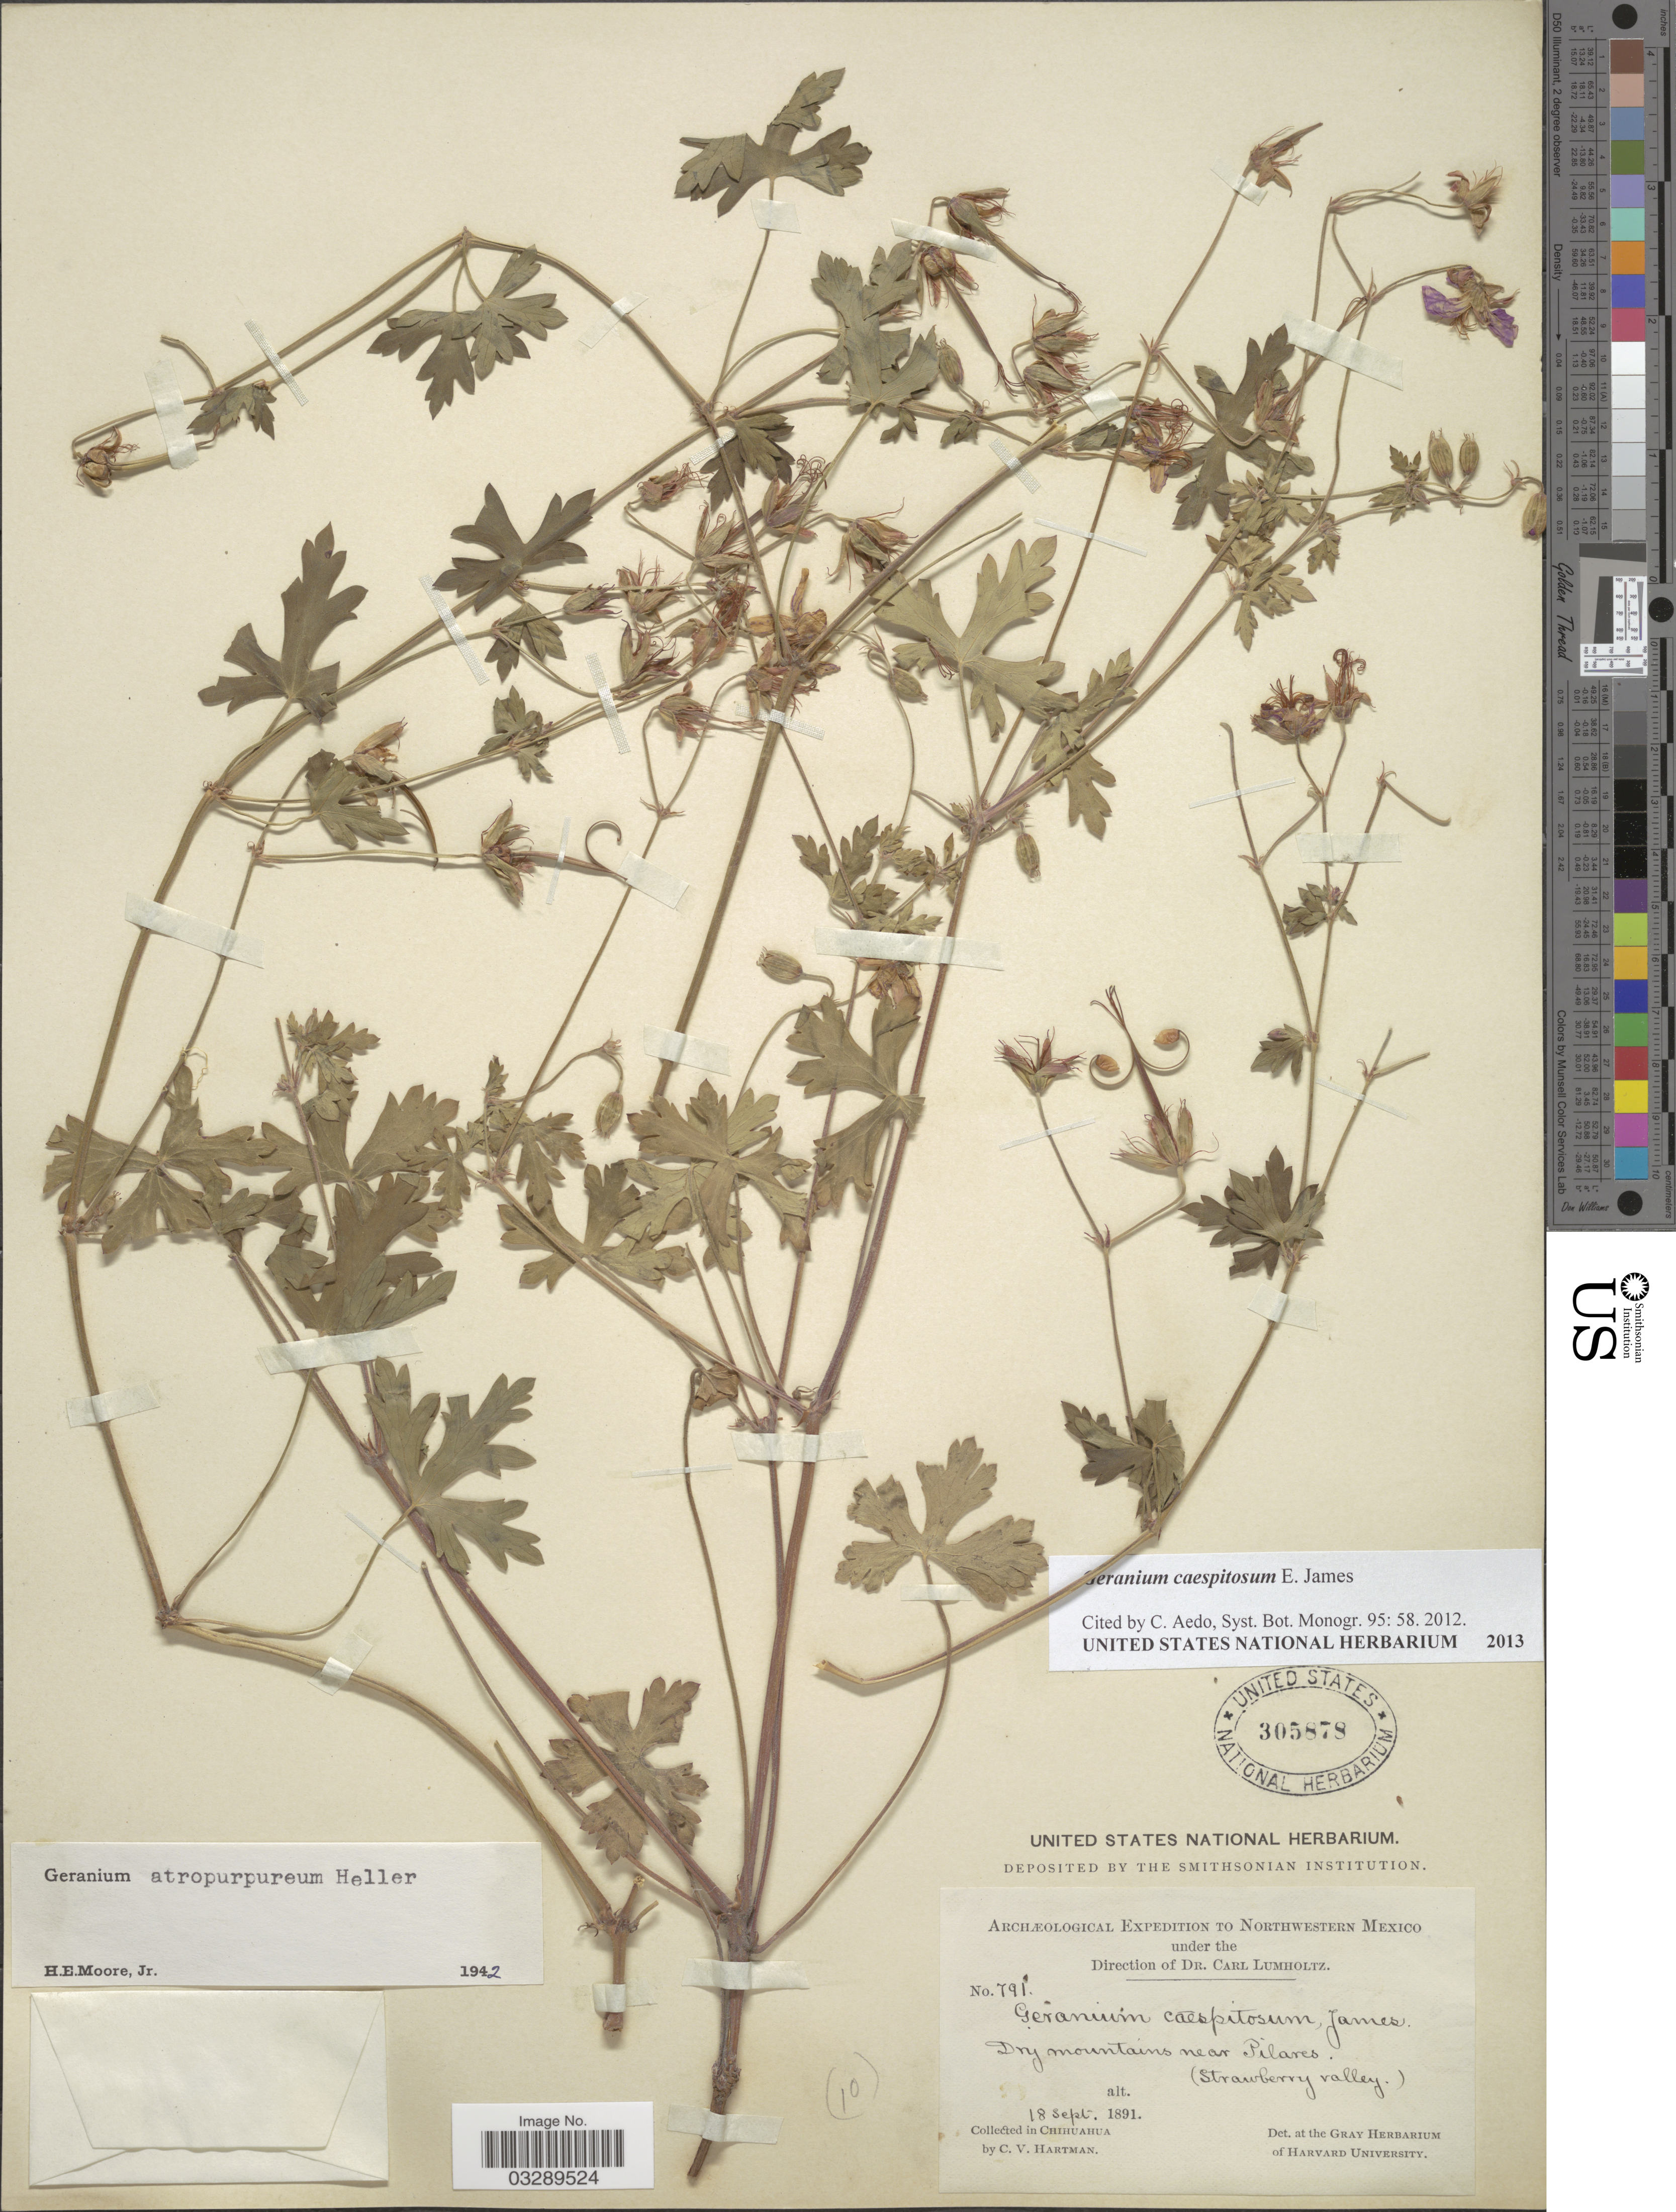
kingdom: Plantae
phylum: Tracheophyta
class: Magnoliopsida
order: Geraniales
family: Geraniaceae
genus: Geranium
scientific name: Geranium caespitosum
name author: E. James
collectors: C. V. Hartman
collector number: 791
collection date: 1891-09-18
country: Mexico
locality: Northwestern Mexico. Dry mountains near Pilares. (Strawberry valley).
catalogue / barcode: US 305878